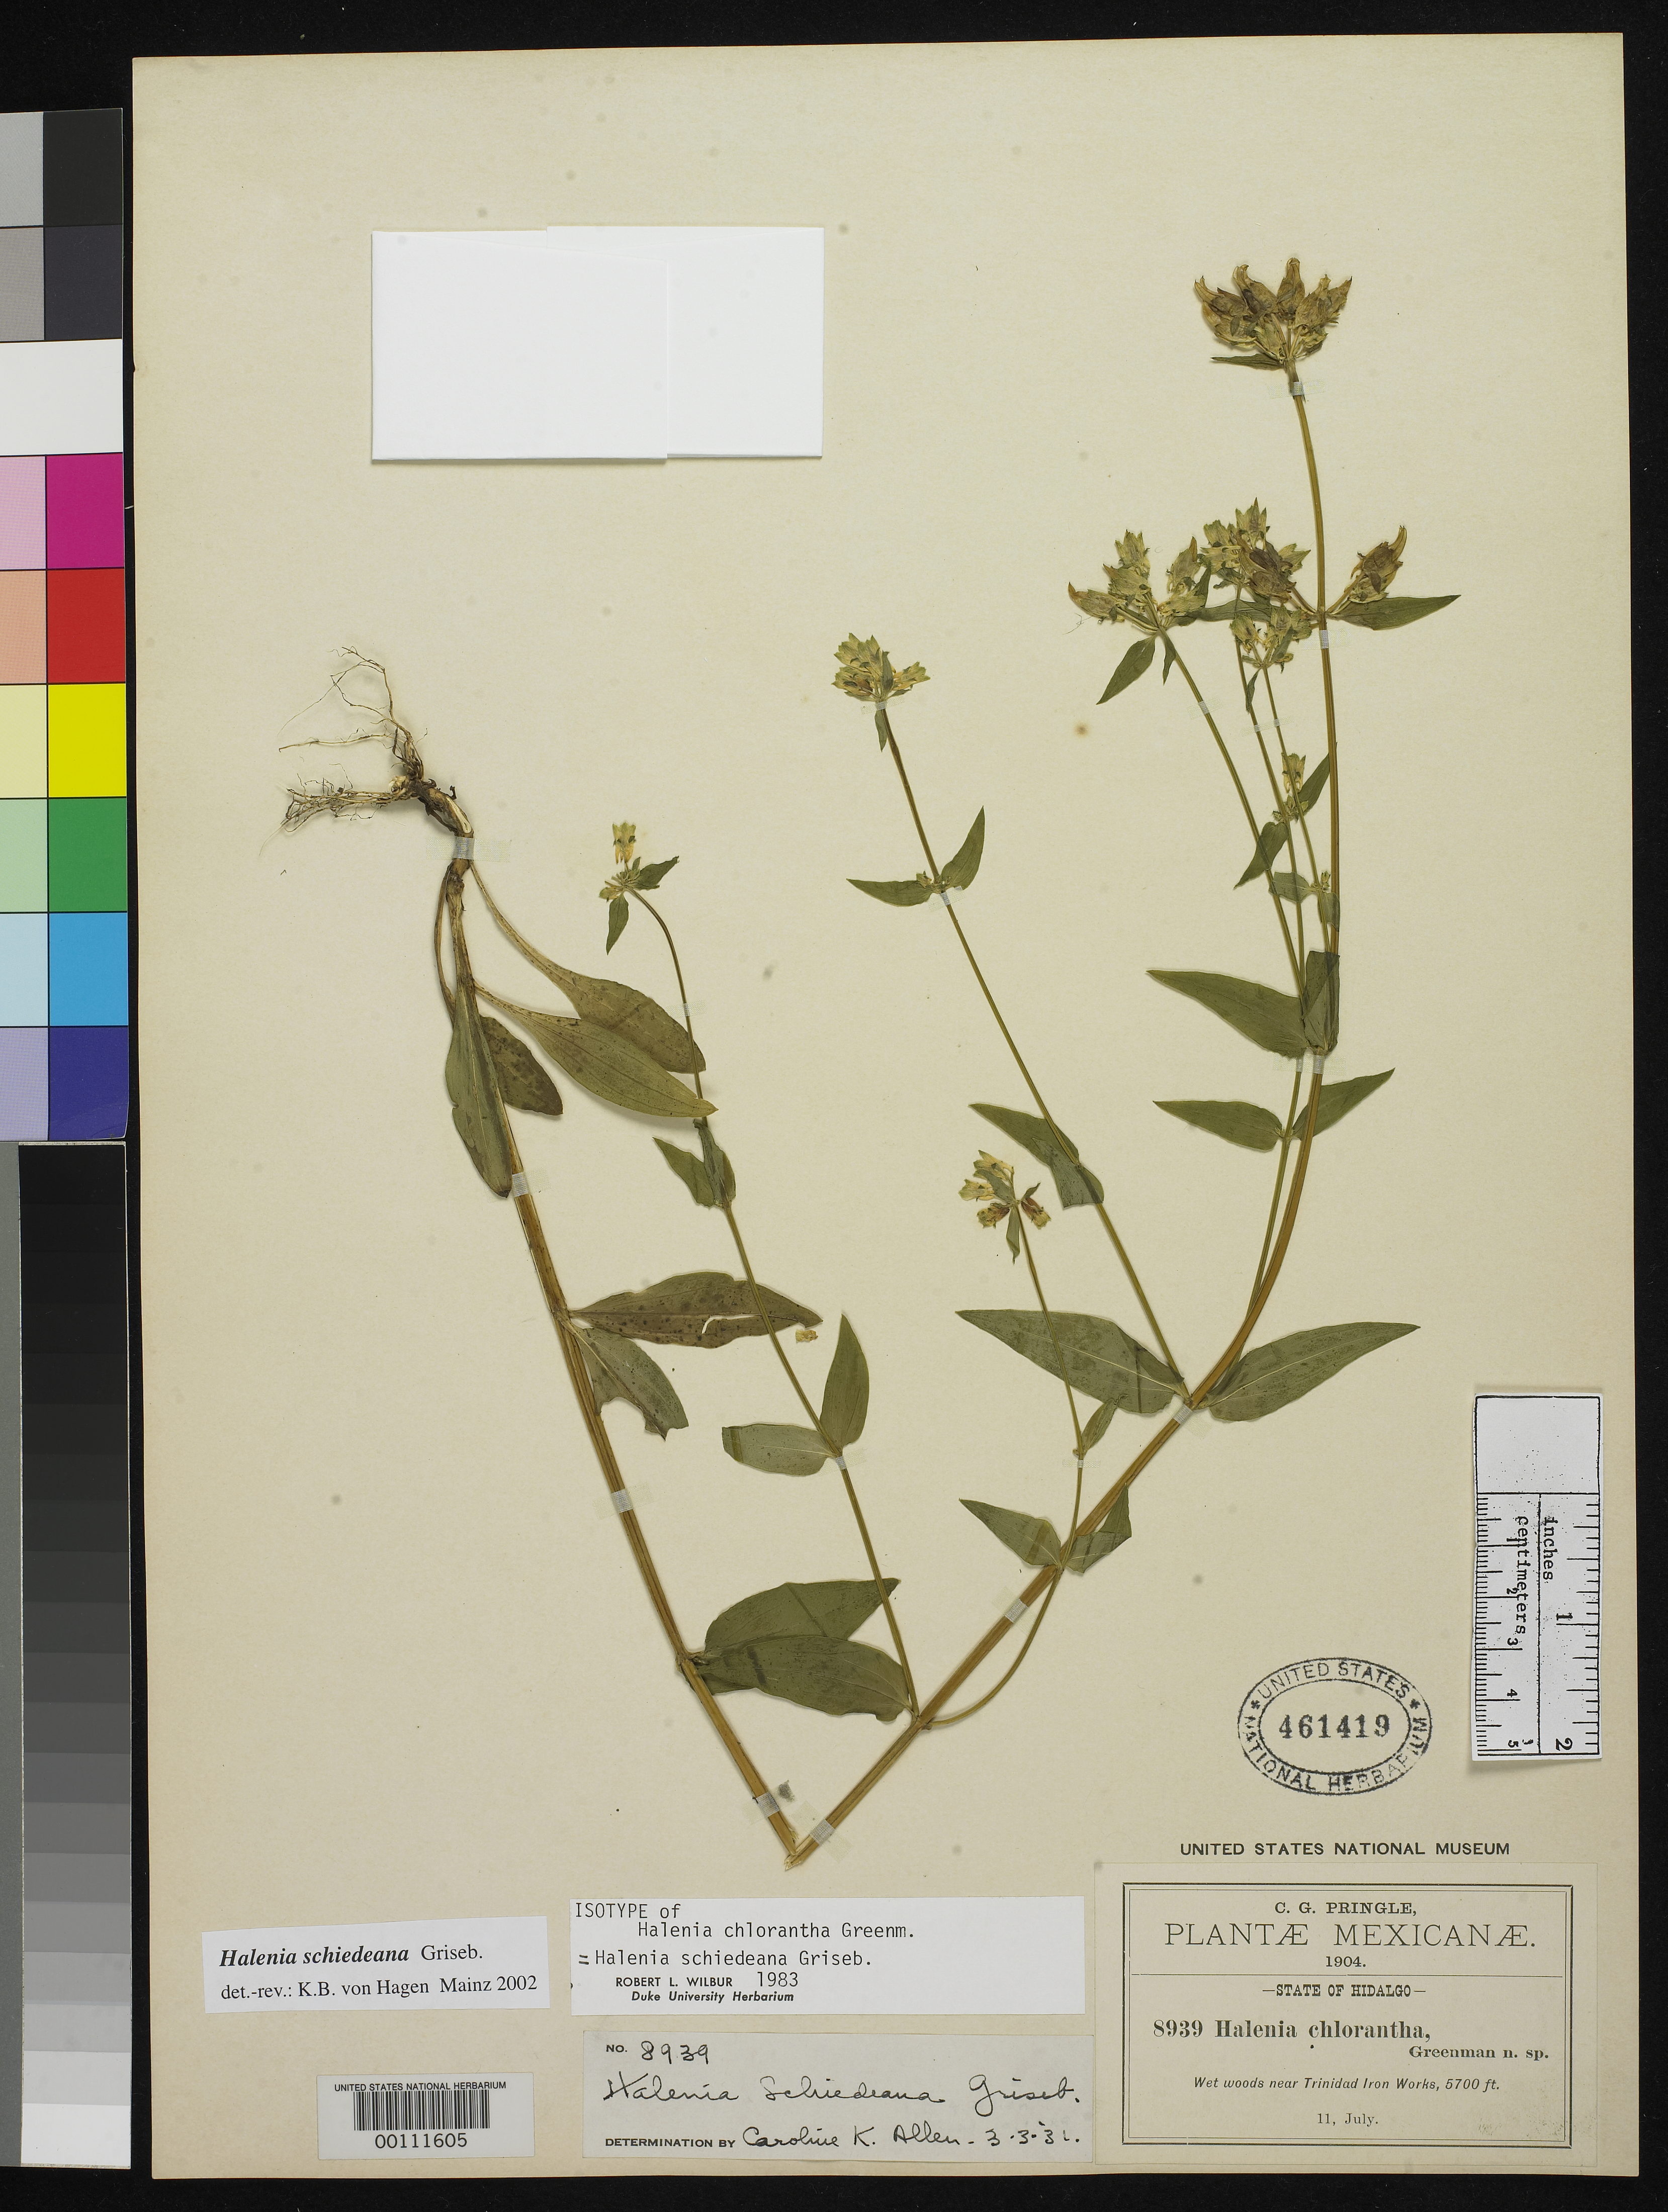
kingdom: Plantae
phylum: Tracheophyta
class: Magnoliopsida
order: Gentianales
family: Gentianaceae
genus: Halenia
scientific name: Halenia chlorantha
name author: Greenm.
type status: Isotype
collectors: C. G. Pringle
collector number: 8939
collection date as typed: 11 Jul 1904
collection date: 1904-07-11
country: Mexico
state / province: Hidalgo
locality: Near Trinidad Iron Works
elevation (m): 1737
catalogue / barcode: US 461419